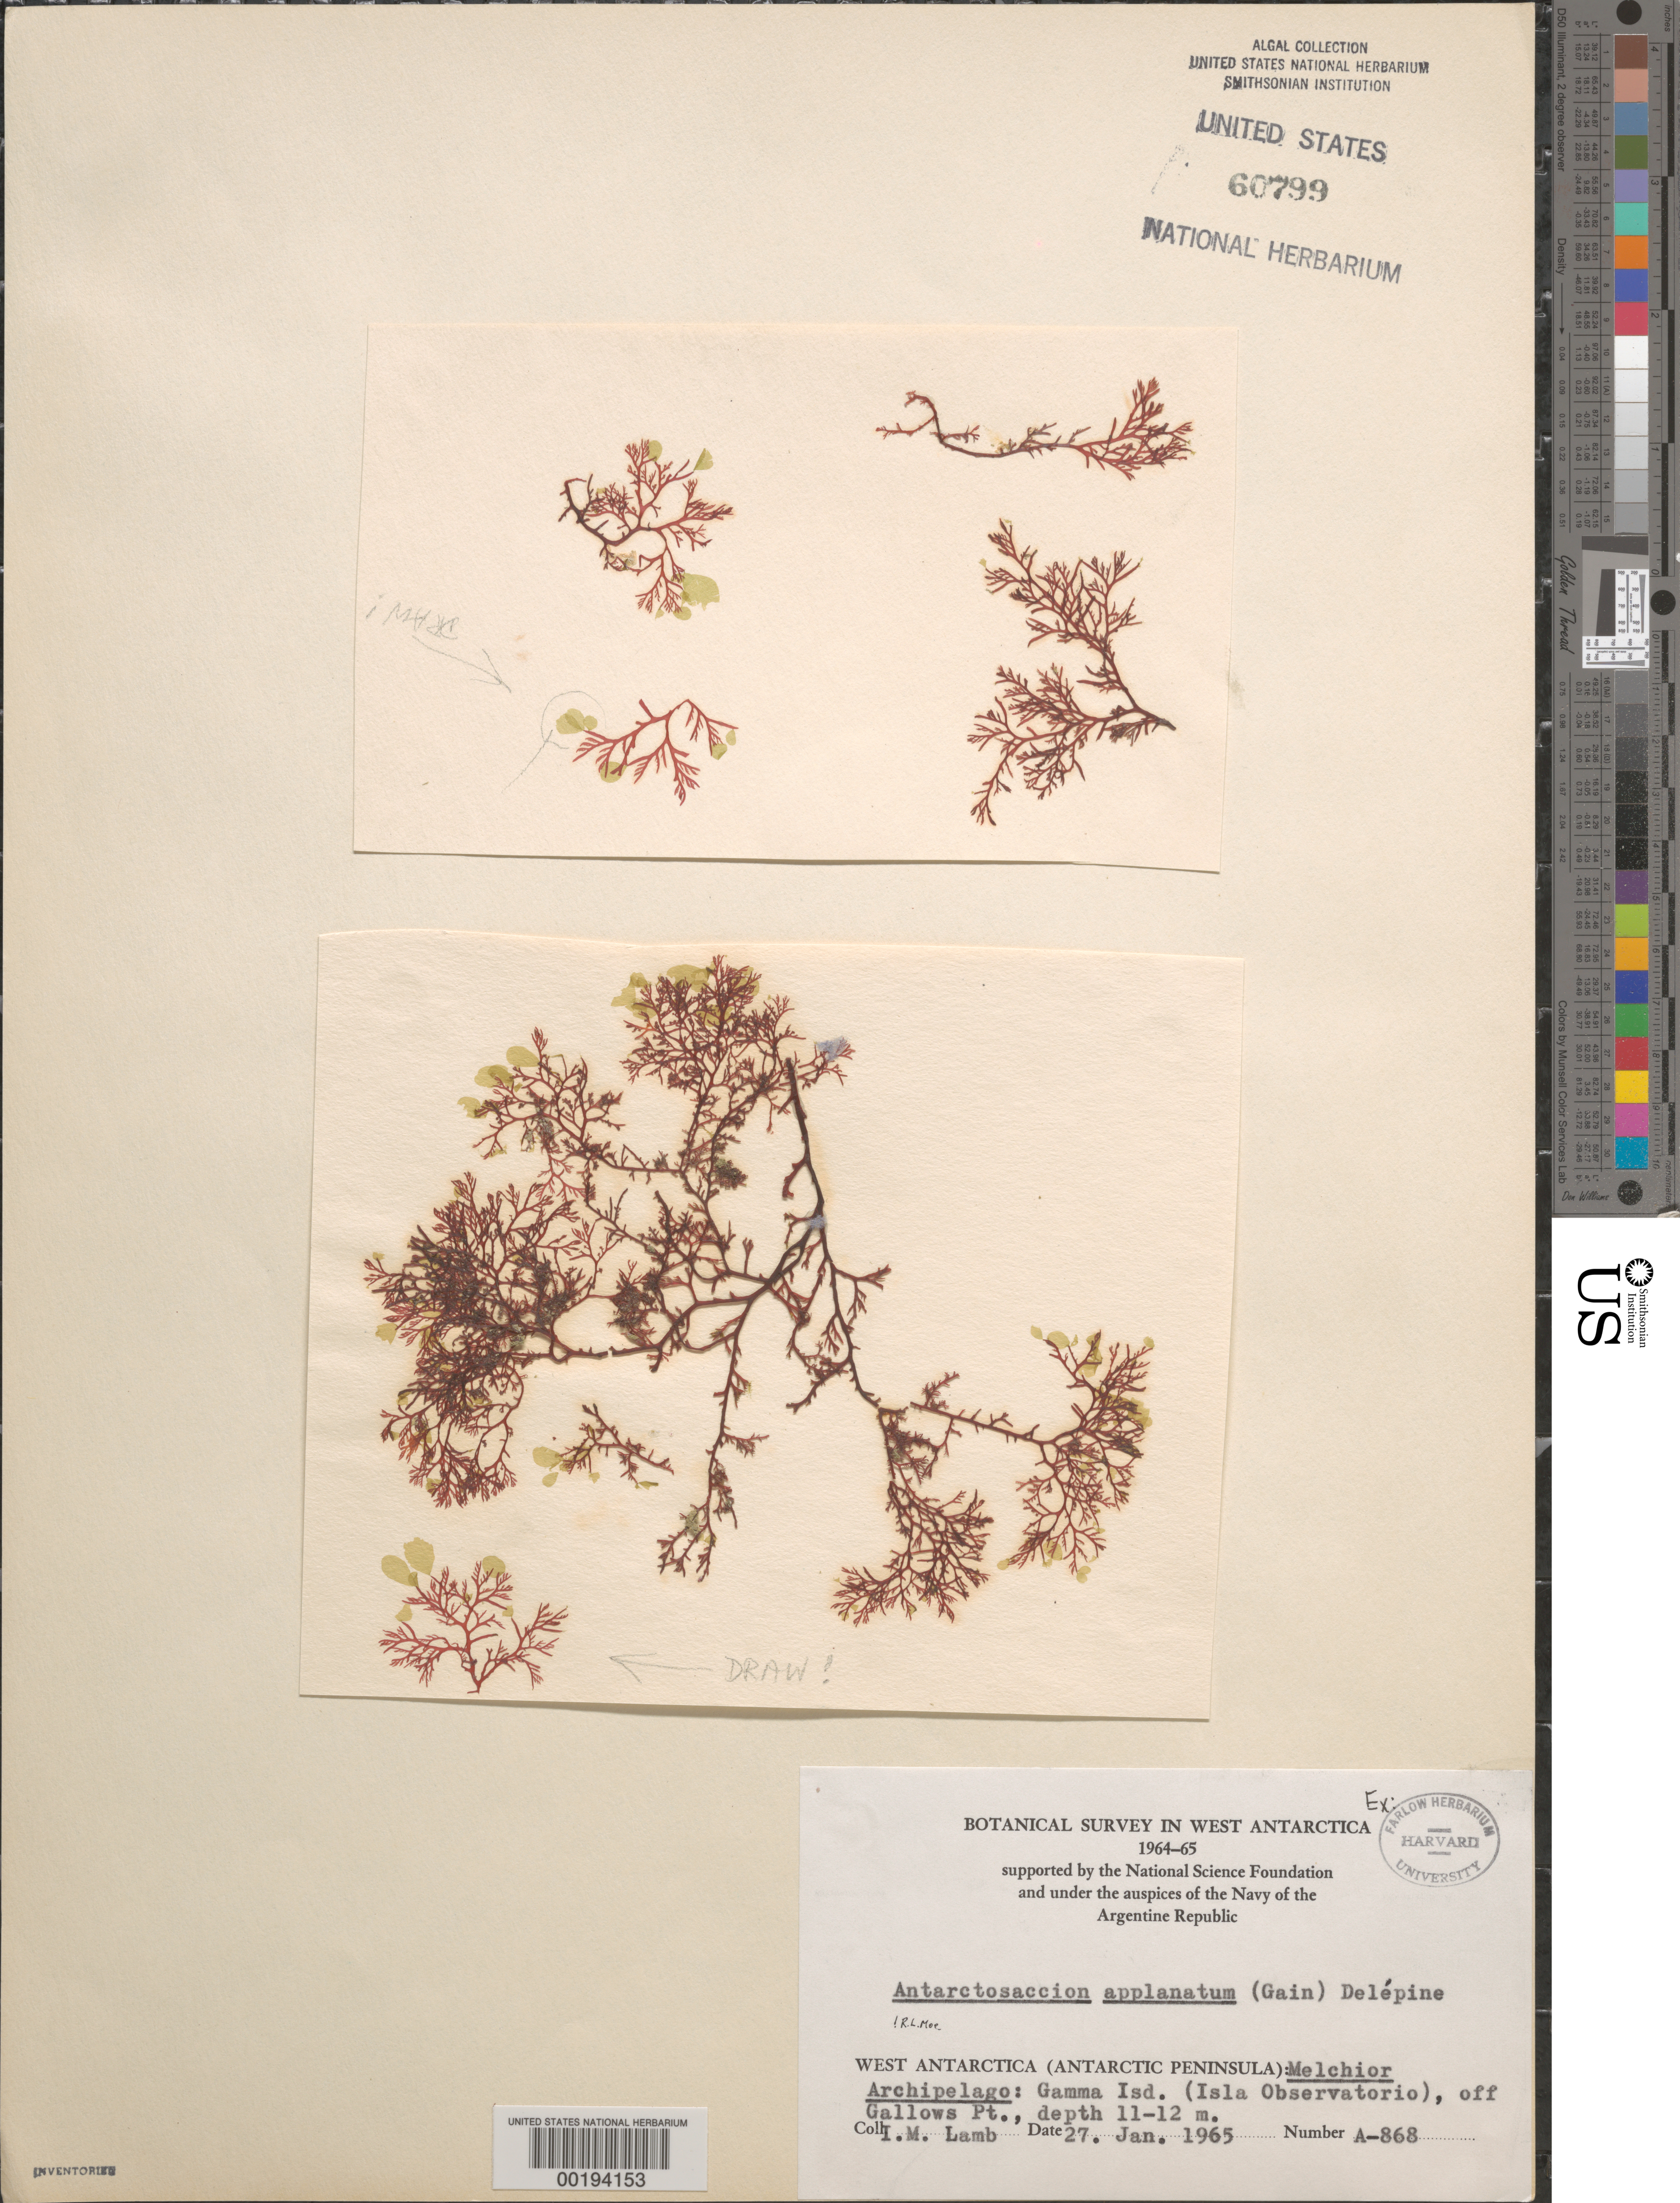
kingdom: Chromista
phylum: Ochrophyta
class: Chrysomerophyceae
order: Chrysomeridales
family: Chrysomeridaceae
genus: Antarctosaccion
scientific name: Antarctosaccion applanatum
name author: (Gain) Delépine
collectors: I. M. Lamb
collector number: A-868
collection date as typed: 27 Jan 1965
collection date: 1965-01-27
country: Antarctica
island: Gamma Island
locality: Off Gallows Point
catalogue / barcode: US 60799